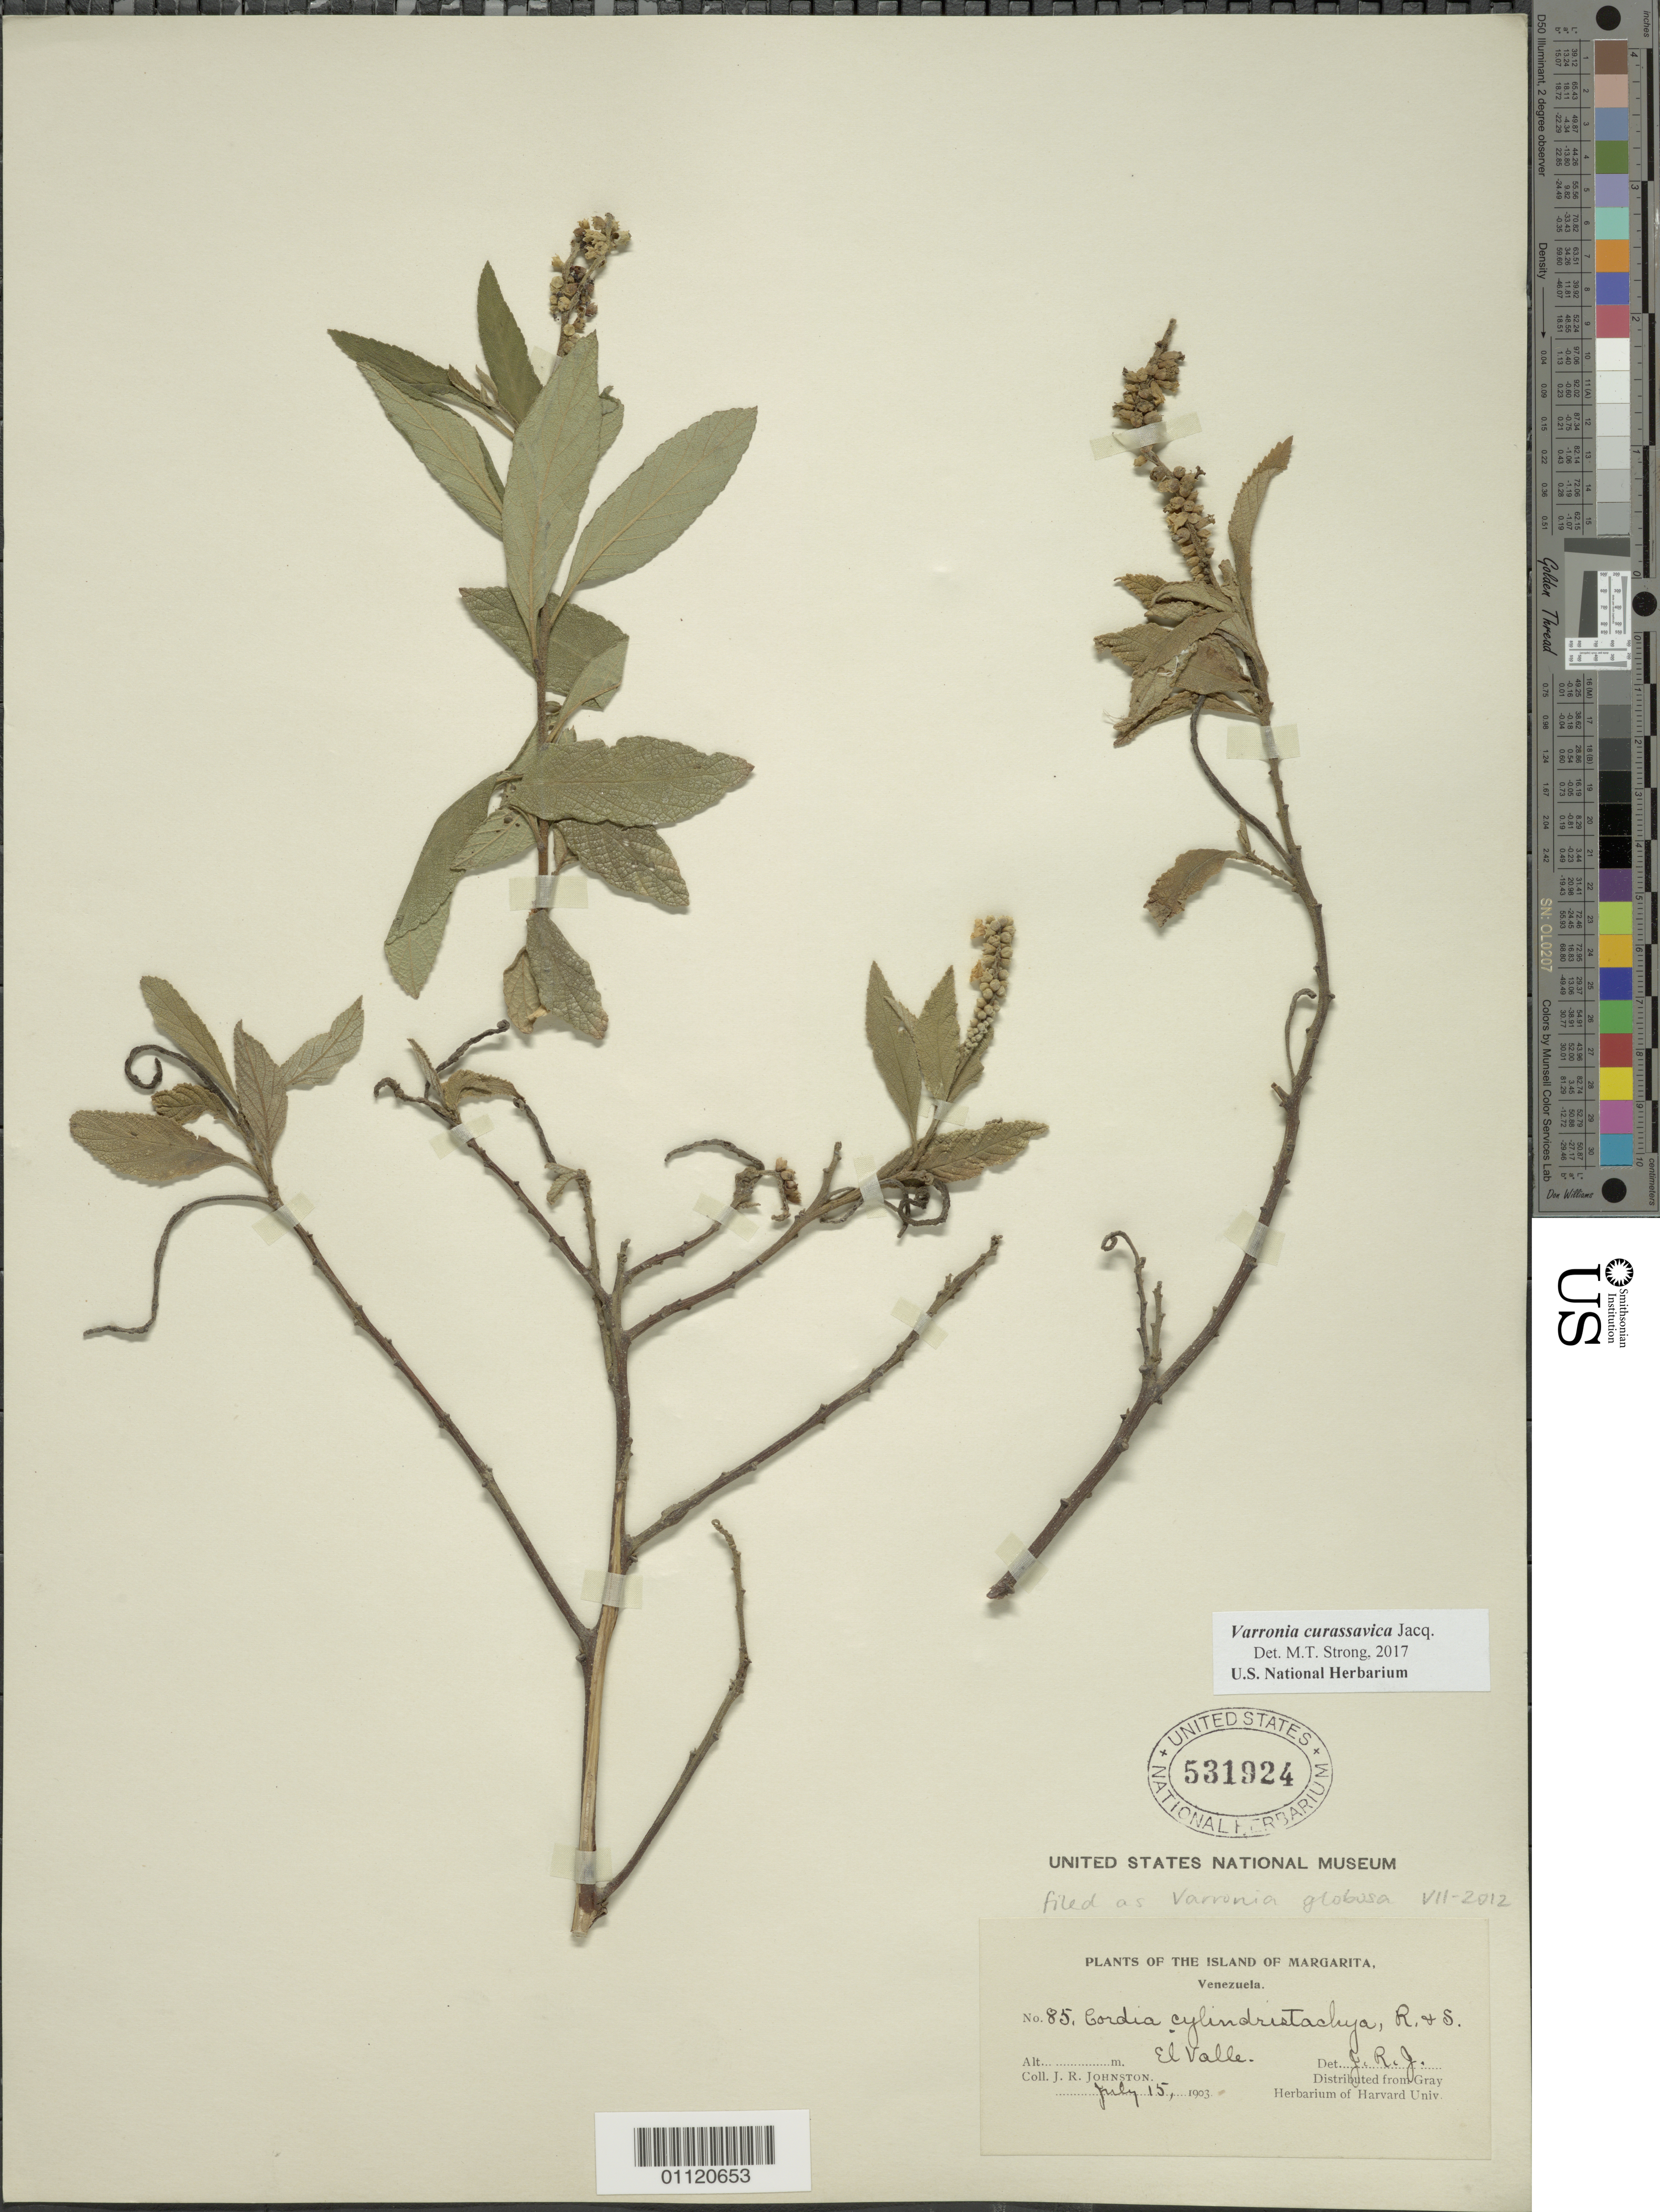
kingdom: Plantae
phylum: Tracheophyta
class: Magnoliopsida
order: Boraginales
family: Cordiaceae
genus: Varronia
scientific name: Varronia curassavica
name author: Jacq.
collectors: J. Johnston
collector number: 85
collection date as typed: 15 Jul 1903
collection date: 1903-07-15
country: Venezuela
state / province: Nueva Esparta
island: Margarita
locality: El Valle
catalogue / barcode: US 531924